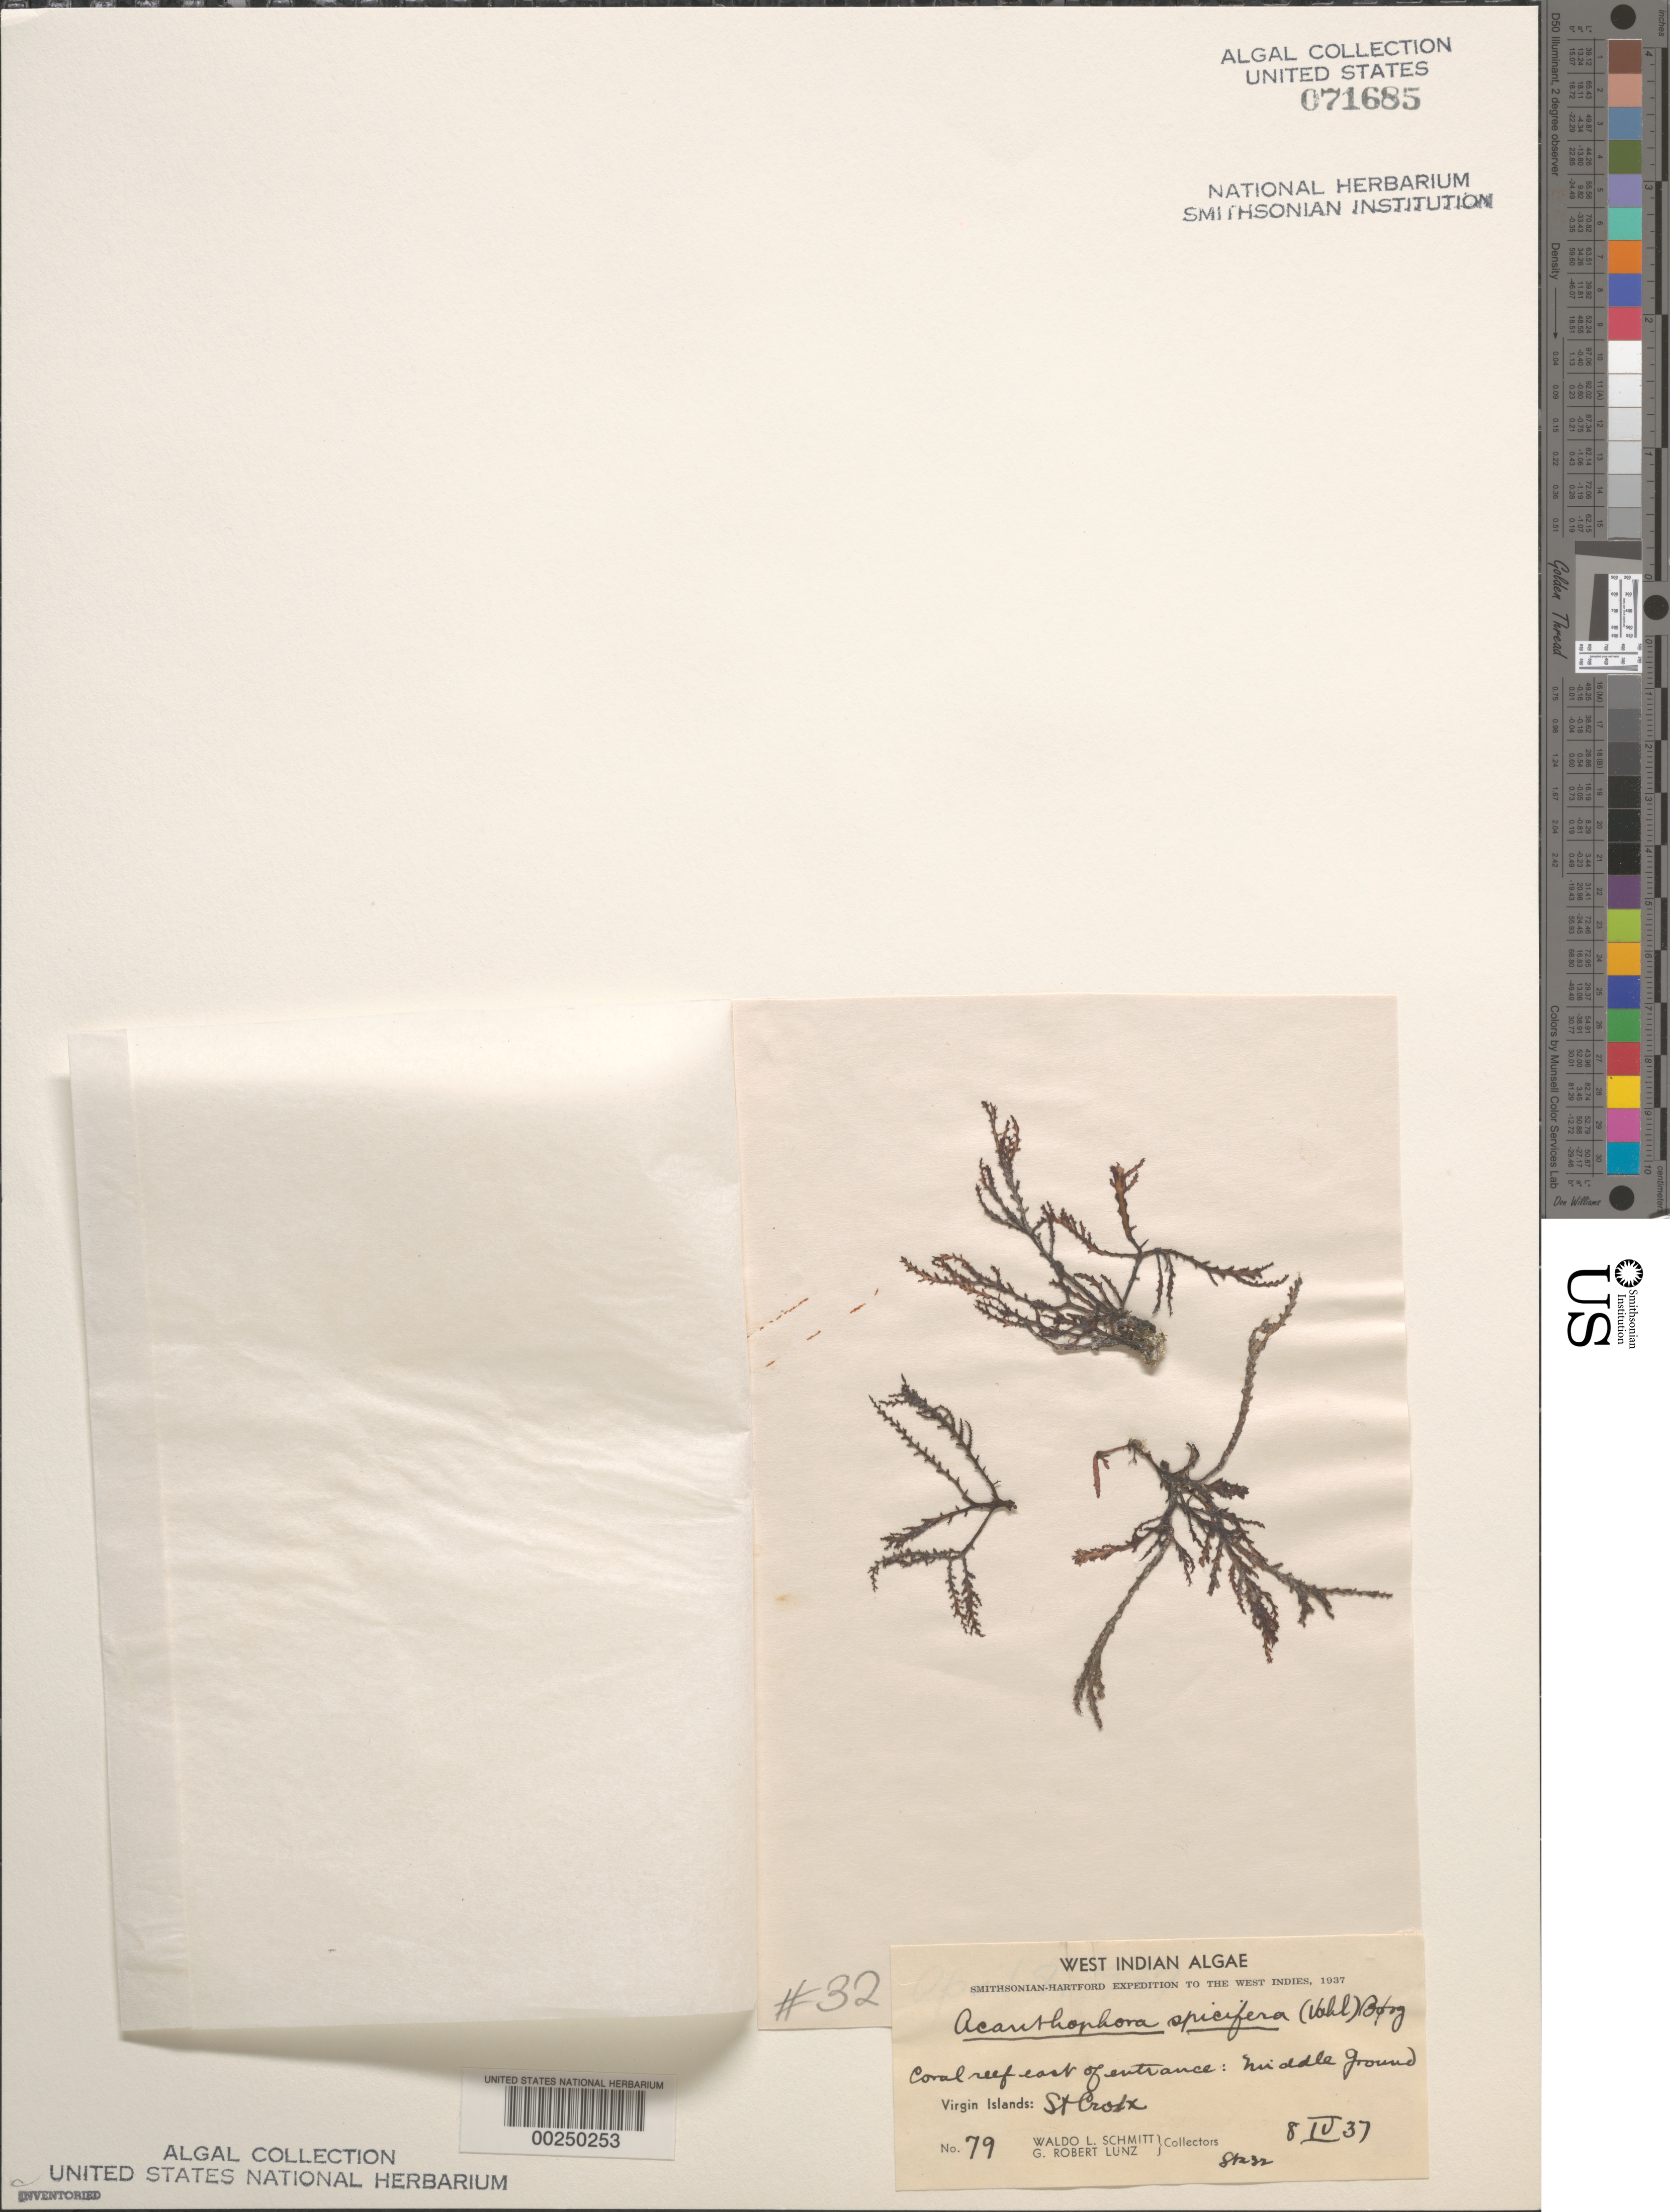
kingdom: Plantae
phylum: Rhodophyta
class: Florideophyceae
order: Ceramiales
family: Rhodomelaceae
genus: Acanthophora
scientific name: Acanthophora spicifera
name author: (Vahl) Børgesen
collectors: W. L. Schmitt & G. Lunz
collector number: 79 & Station 32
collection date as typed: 08 Apr 1937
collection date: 1937-04-08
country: U.S. Virgin Islands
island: St. Croix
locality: Middle Ground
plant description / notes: Smithsonian-Hartford Expedition to the West Indies, 1937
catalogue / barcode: US 71685